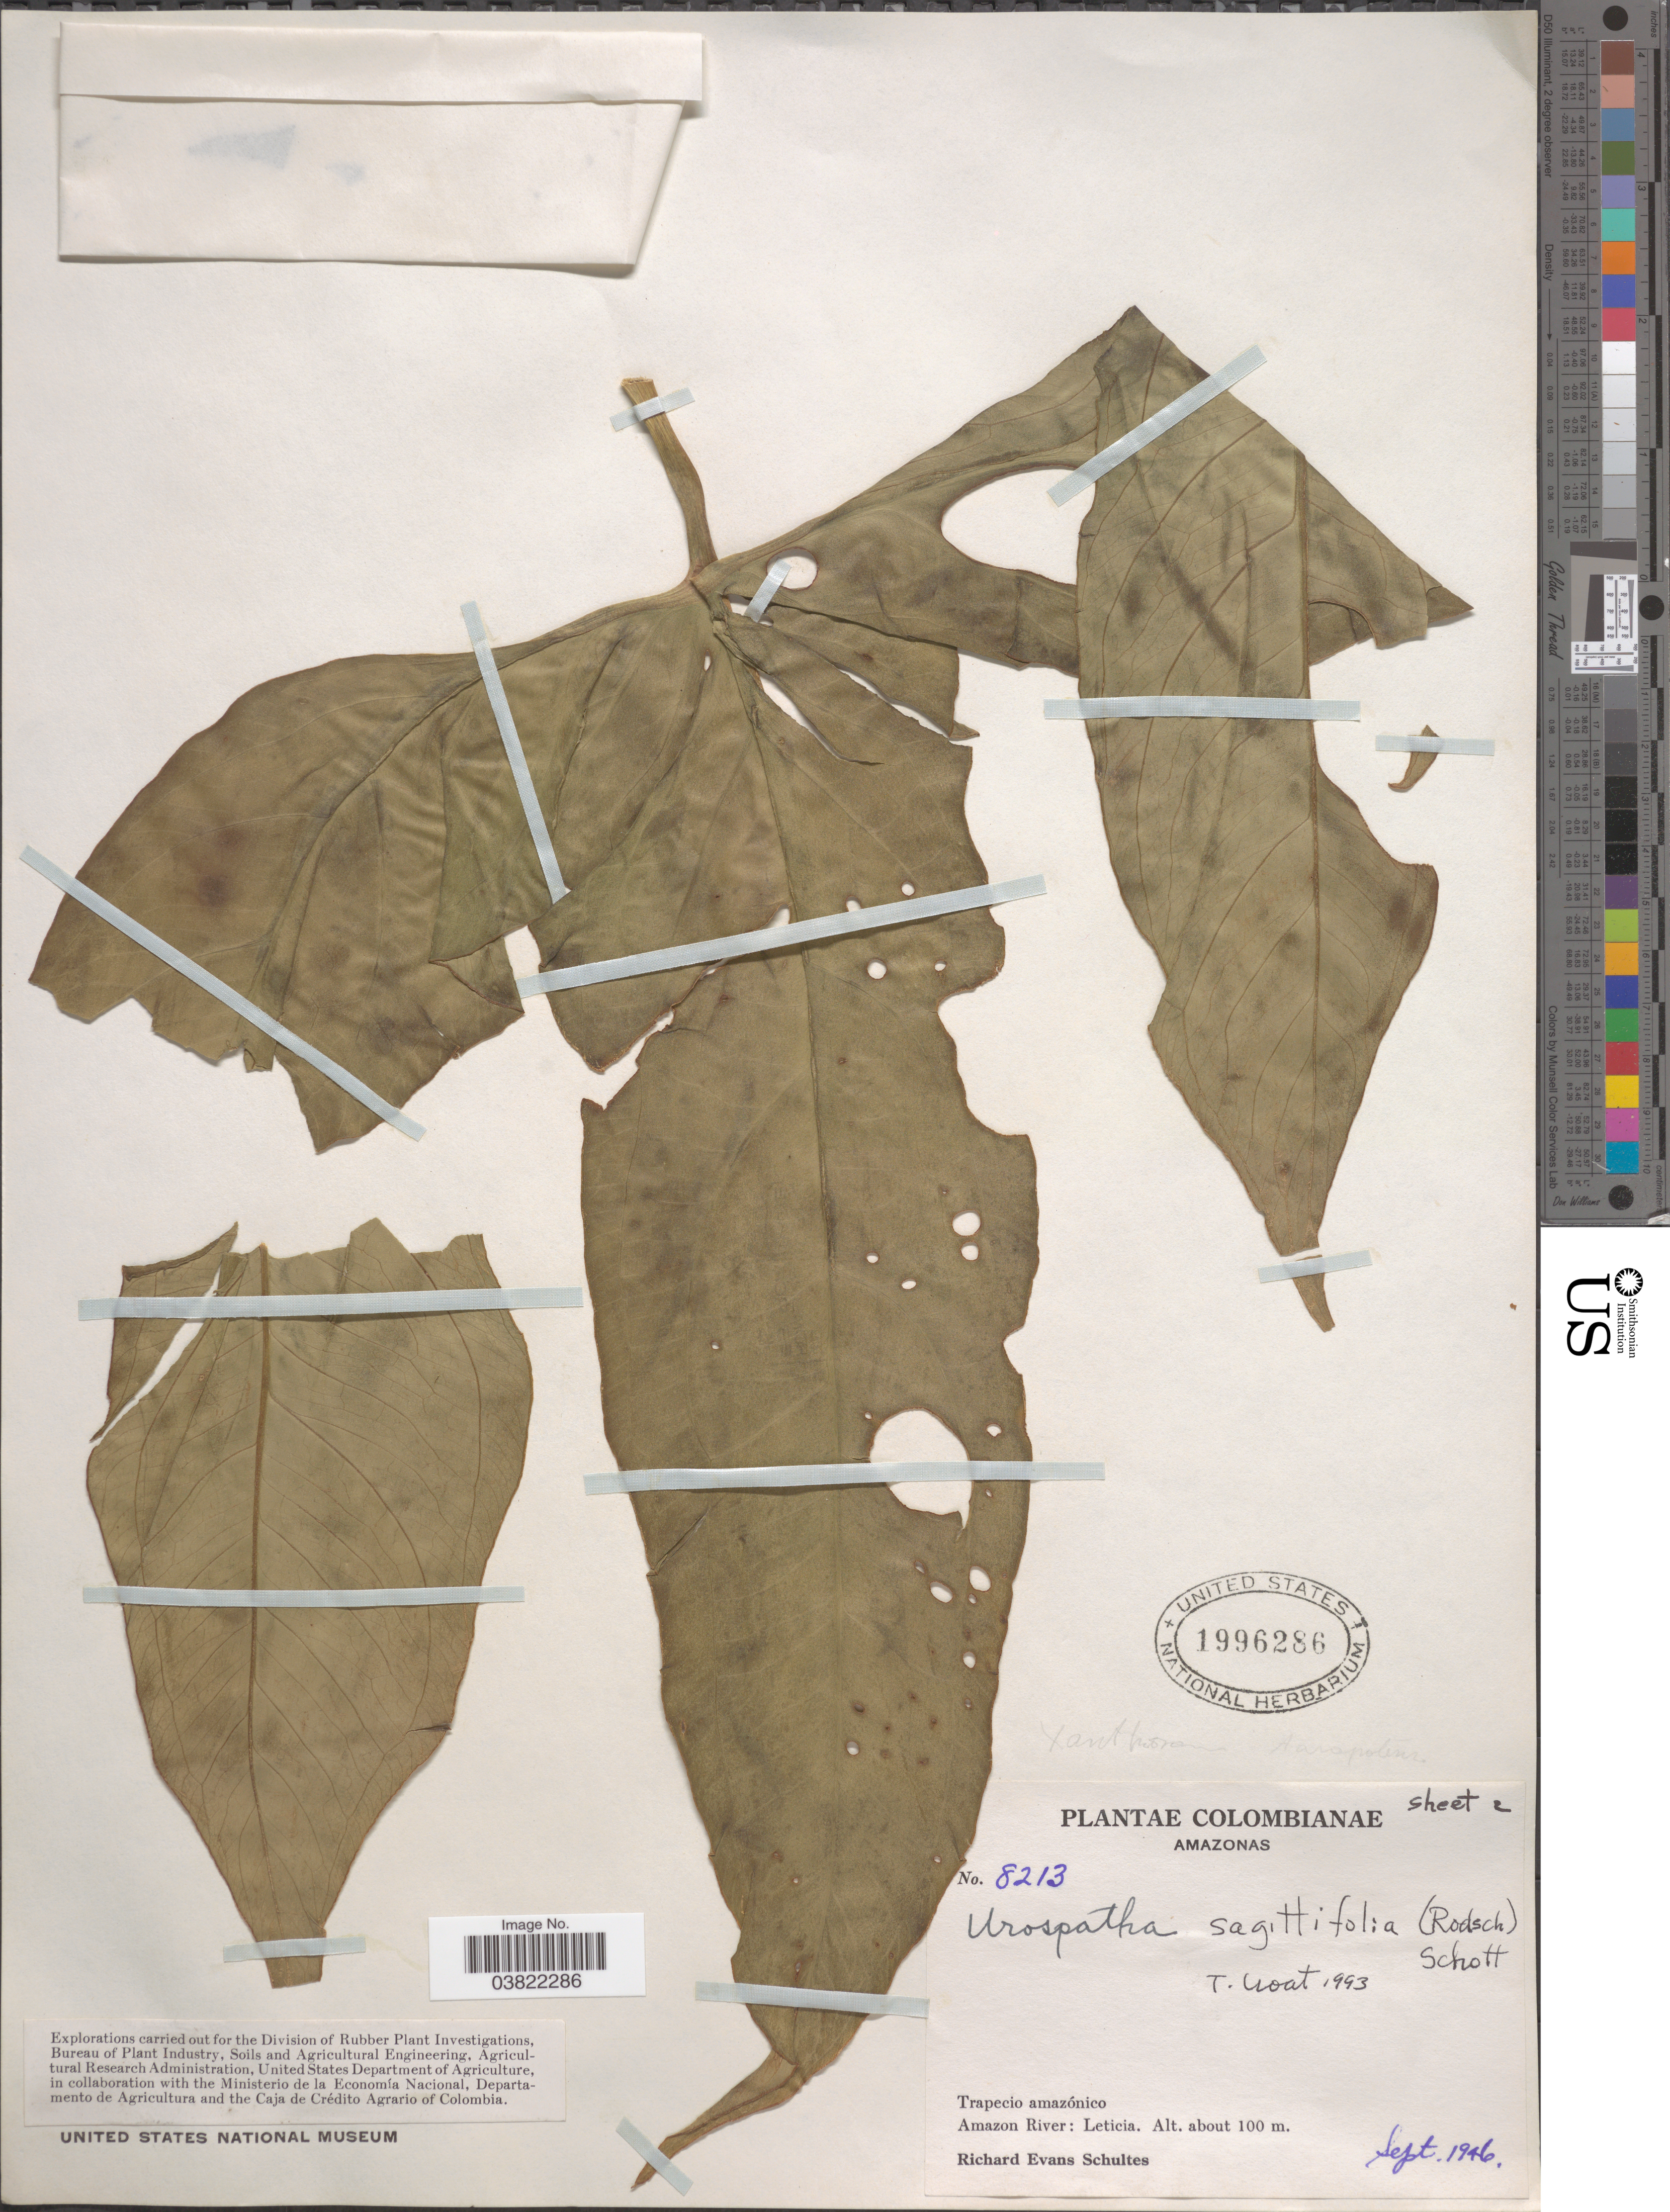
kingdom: Plantae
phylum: Tracheophyta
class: Liliopsida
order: Alismatales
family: Araceae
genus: Urospatha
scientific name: Urospatha sagittifolia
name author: (Rudge) Schott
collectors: R. E. Schultes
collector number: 8213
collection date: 1946-09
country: Colombia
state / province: Amazônas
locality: Trapecio amazónico. Amazon River: Leticia.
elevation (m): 100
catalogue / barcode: US 1996286